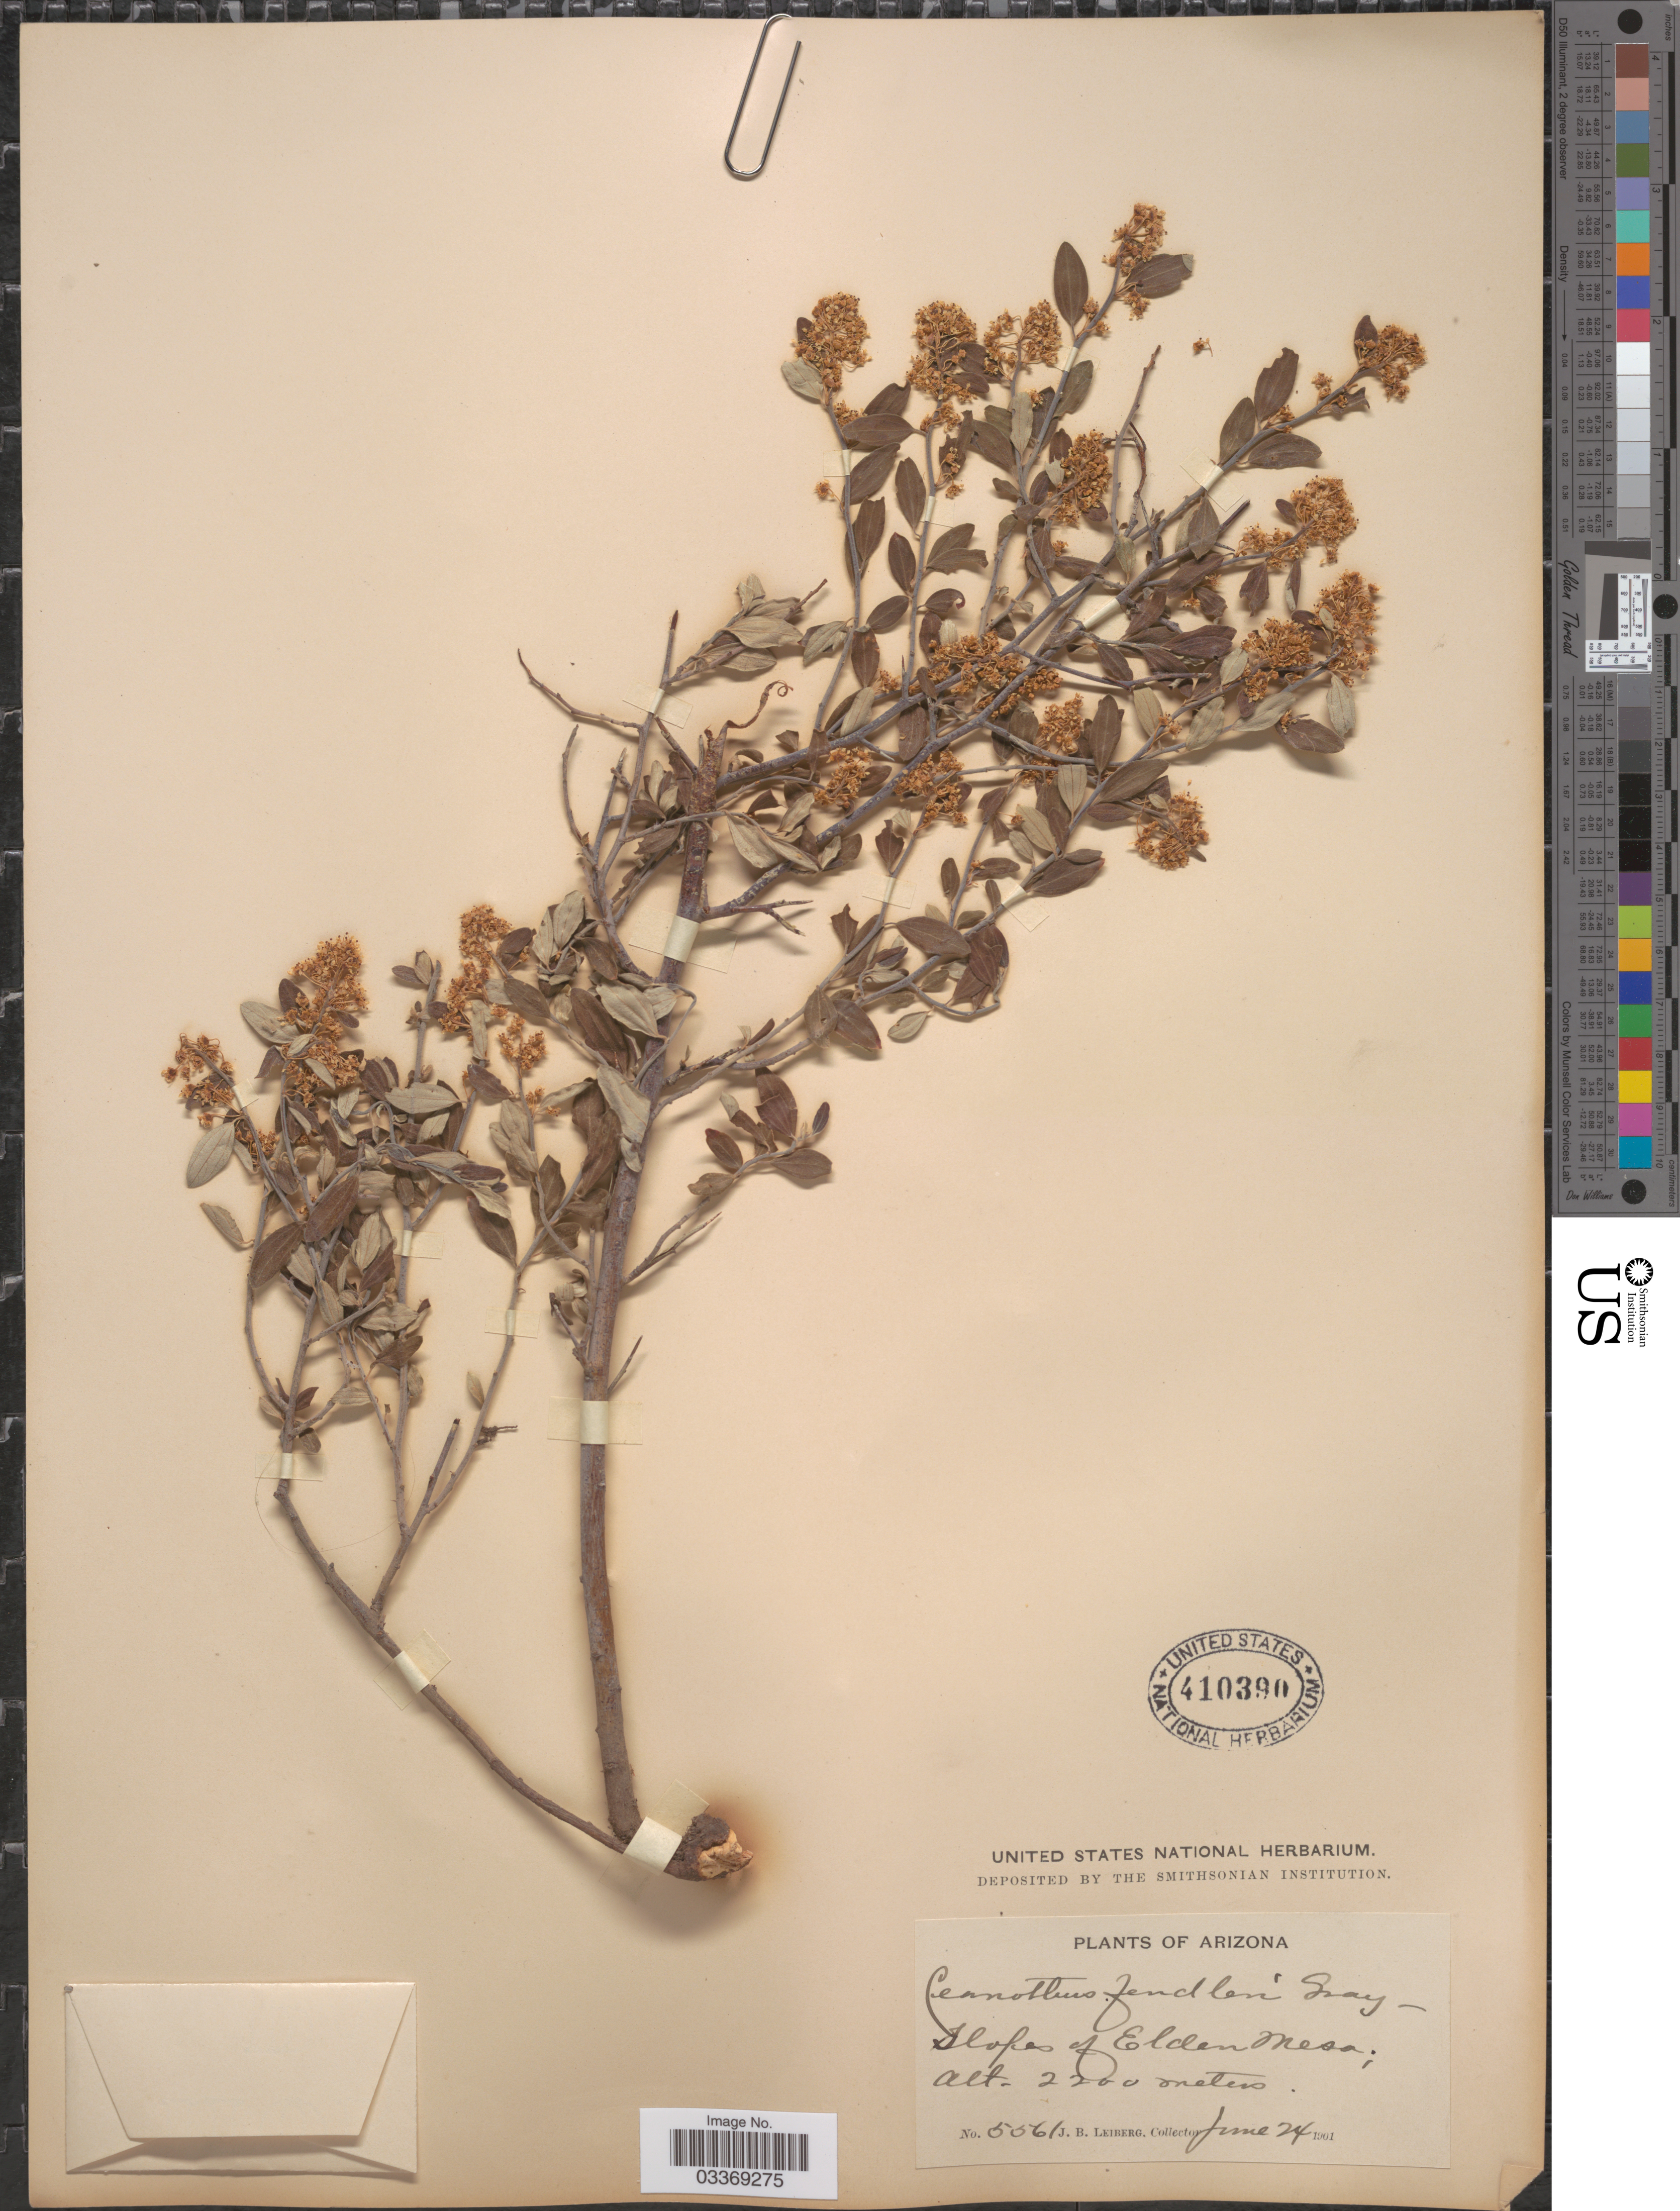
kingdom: Plantae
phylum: Tracheophyta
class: Magnoliopsida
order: Rosales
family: Rhamnaceae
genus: Ceanothus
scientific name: Ceanothus fendleri var. viridis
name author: A. Gray ex Trel.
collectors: J. B. Leiberg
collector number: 5561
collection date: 1901-06-24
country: United States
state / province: Arizona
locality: Slopes of Elden Mesa.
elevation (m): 2200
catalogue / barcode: US 410390